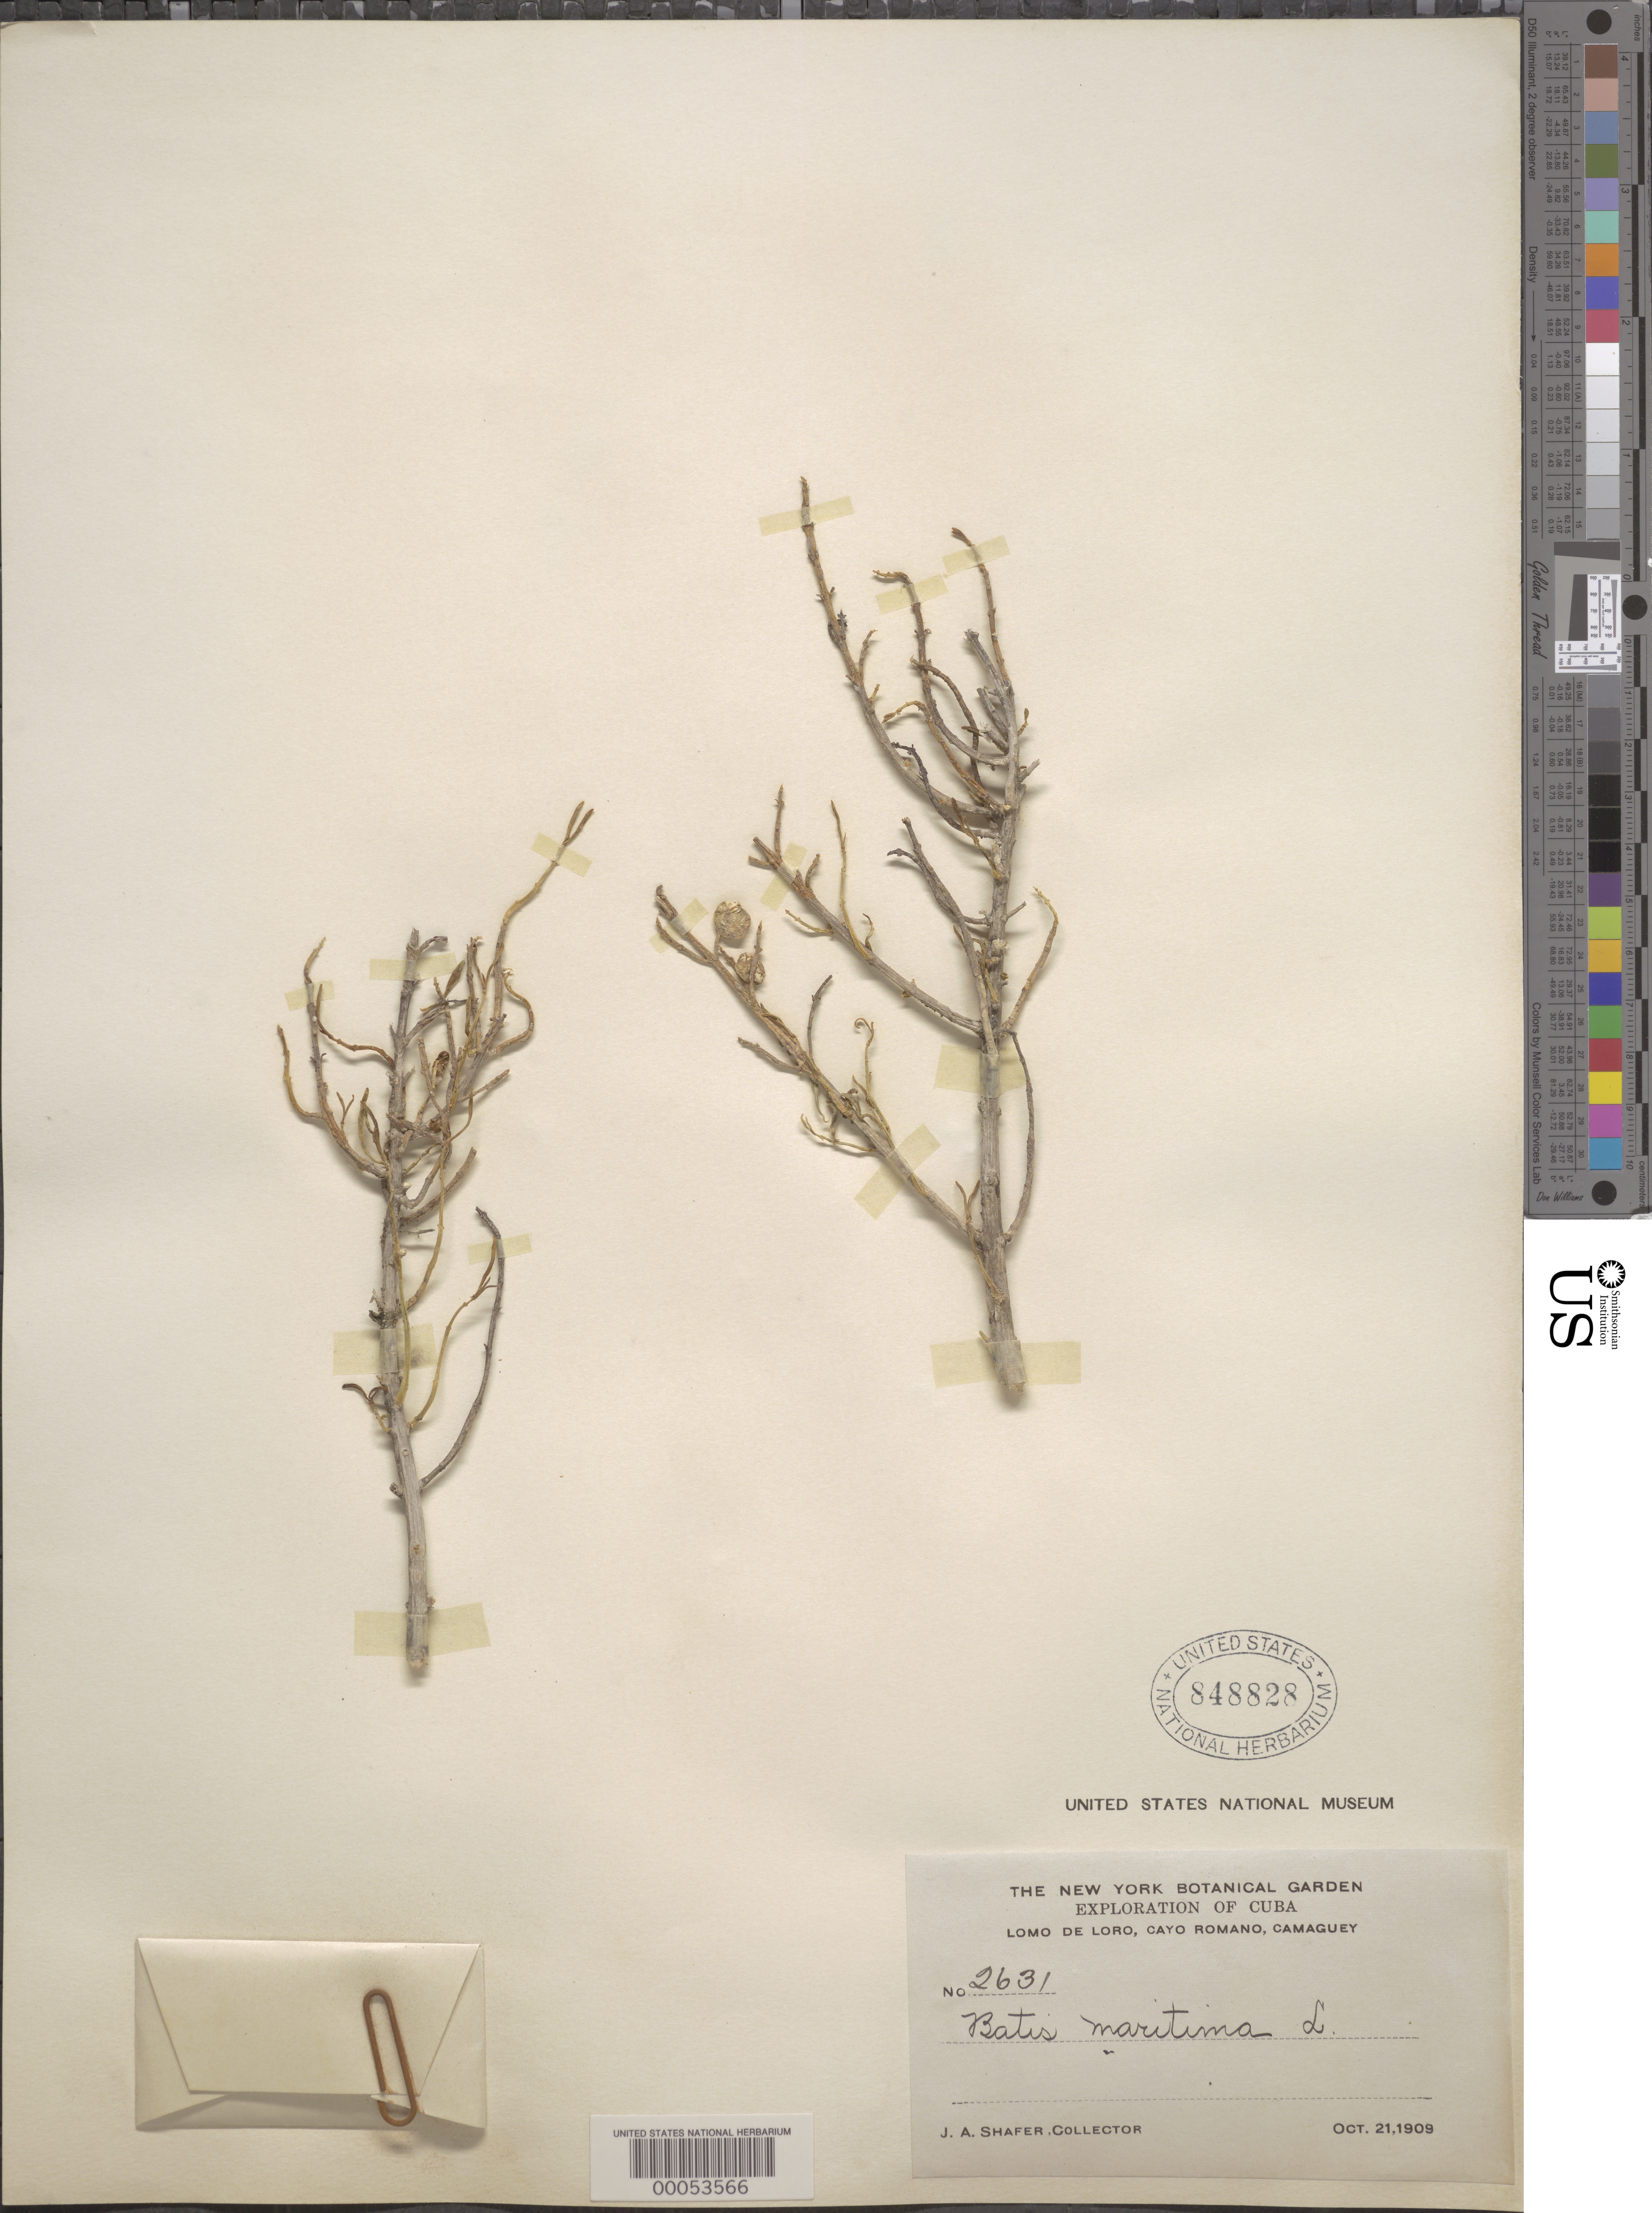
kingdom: Plantae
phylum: Tracheophyta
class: Magnoliopsida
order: Brassicales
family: Bataceae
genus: Batis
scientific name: Batis maritima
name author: L.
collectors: J. A. Shafer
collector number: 2631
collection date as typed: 21 Oct 1909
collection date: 1909-10-21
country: Cuba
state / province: Camagüey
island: Greater Antilles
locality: Lomo de Loro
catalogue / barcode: US 848828